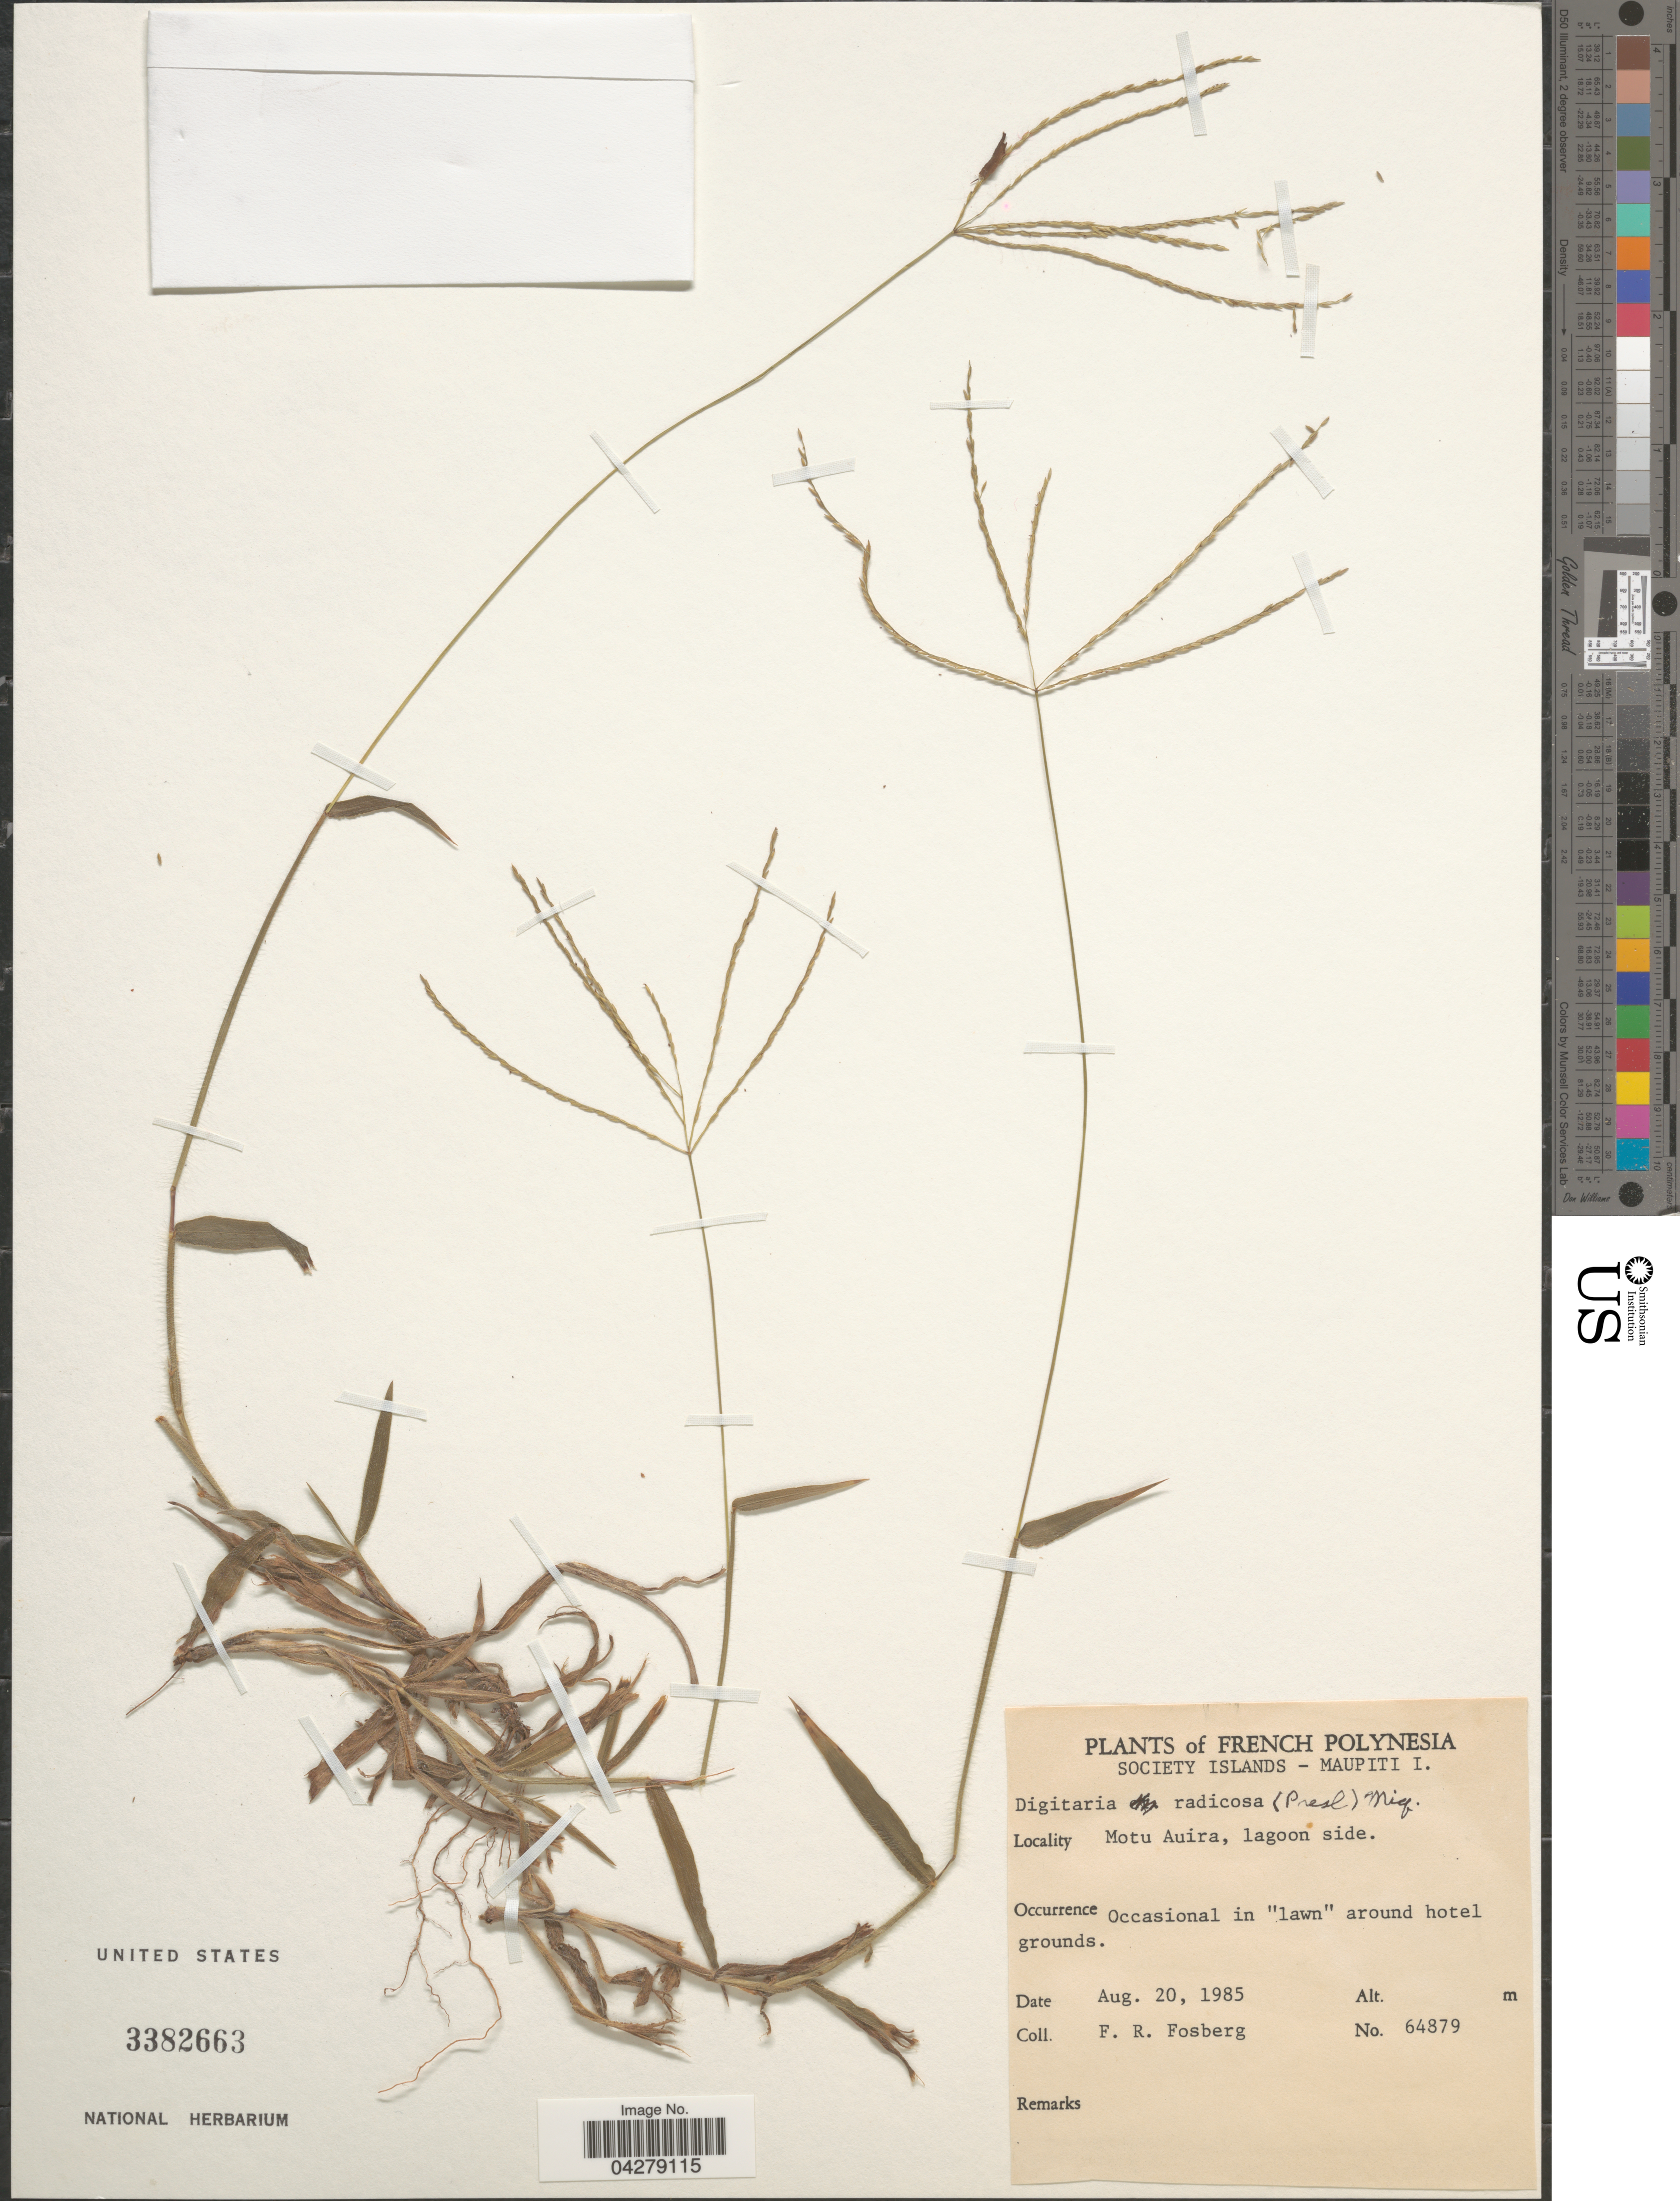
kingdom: Plantae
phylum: Tracheophyta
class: Liliopsida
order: Poales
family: Poaceae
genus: Digitaria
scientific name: Digitaria radicosa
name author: (J. Presl) Miq.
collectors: F. R. Fosberg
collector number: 64879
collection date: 1985-08-20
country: French Polynesia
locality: Society Islands- Maupiti I. Motu Auira, lagoon side.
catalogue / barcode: US 3382663